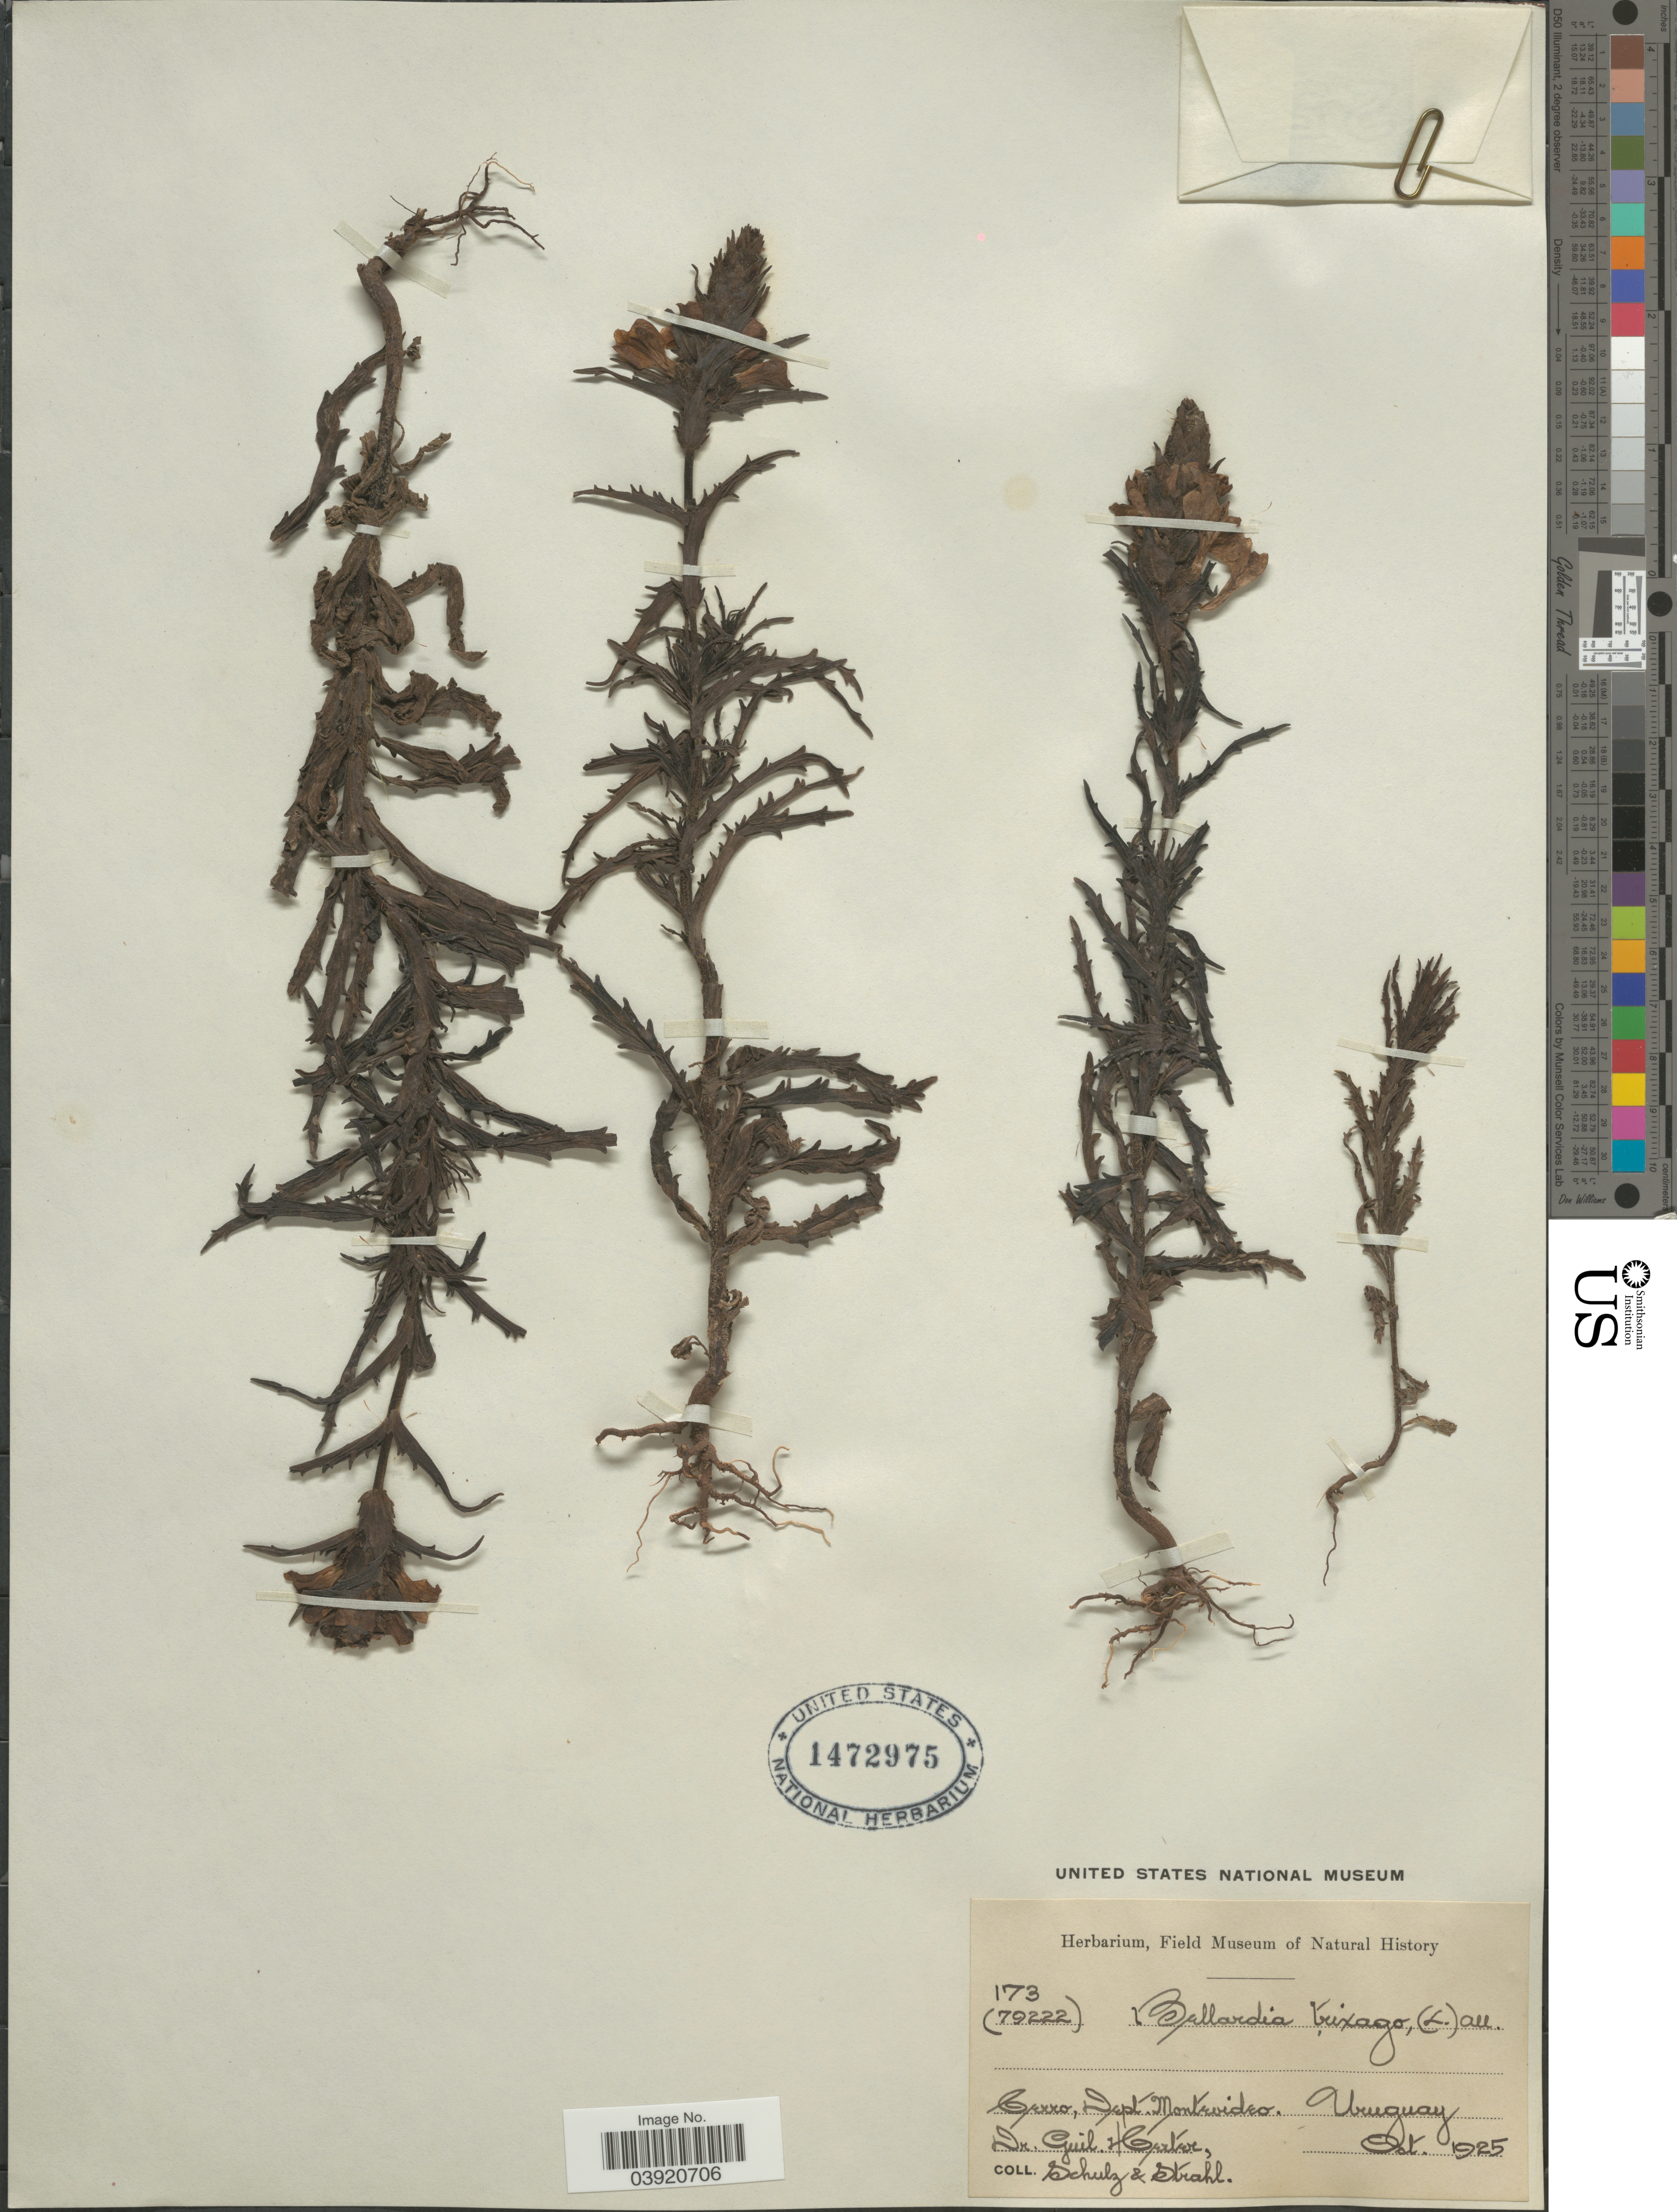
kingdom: Plantae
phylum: Tracheophyta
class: Magnoliopsida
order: Lamiales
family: Orobanchaceae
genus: Bellardia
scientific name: Bellardia trixago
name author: (L.) All.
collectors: G. Herter, Schulz, -- & -. Strahl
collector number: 173/79222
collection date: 1925-10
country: Uruguay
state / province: Montevideo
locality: Cerro, Dept. Montevideo.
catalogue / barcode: US 1472975